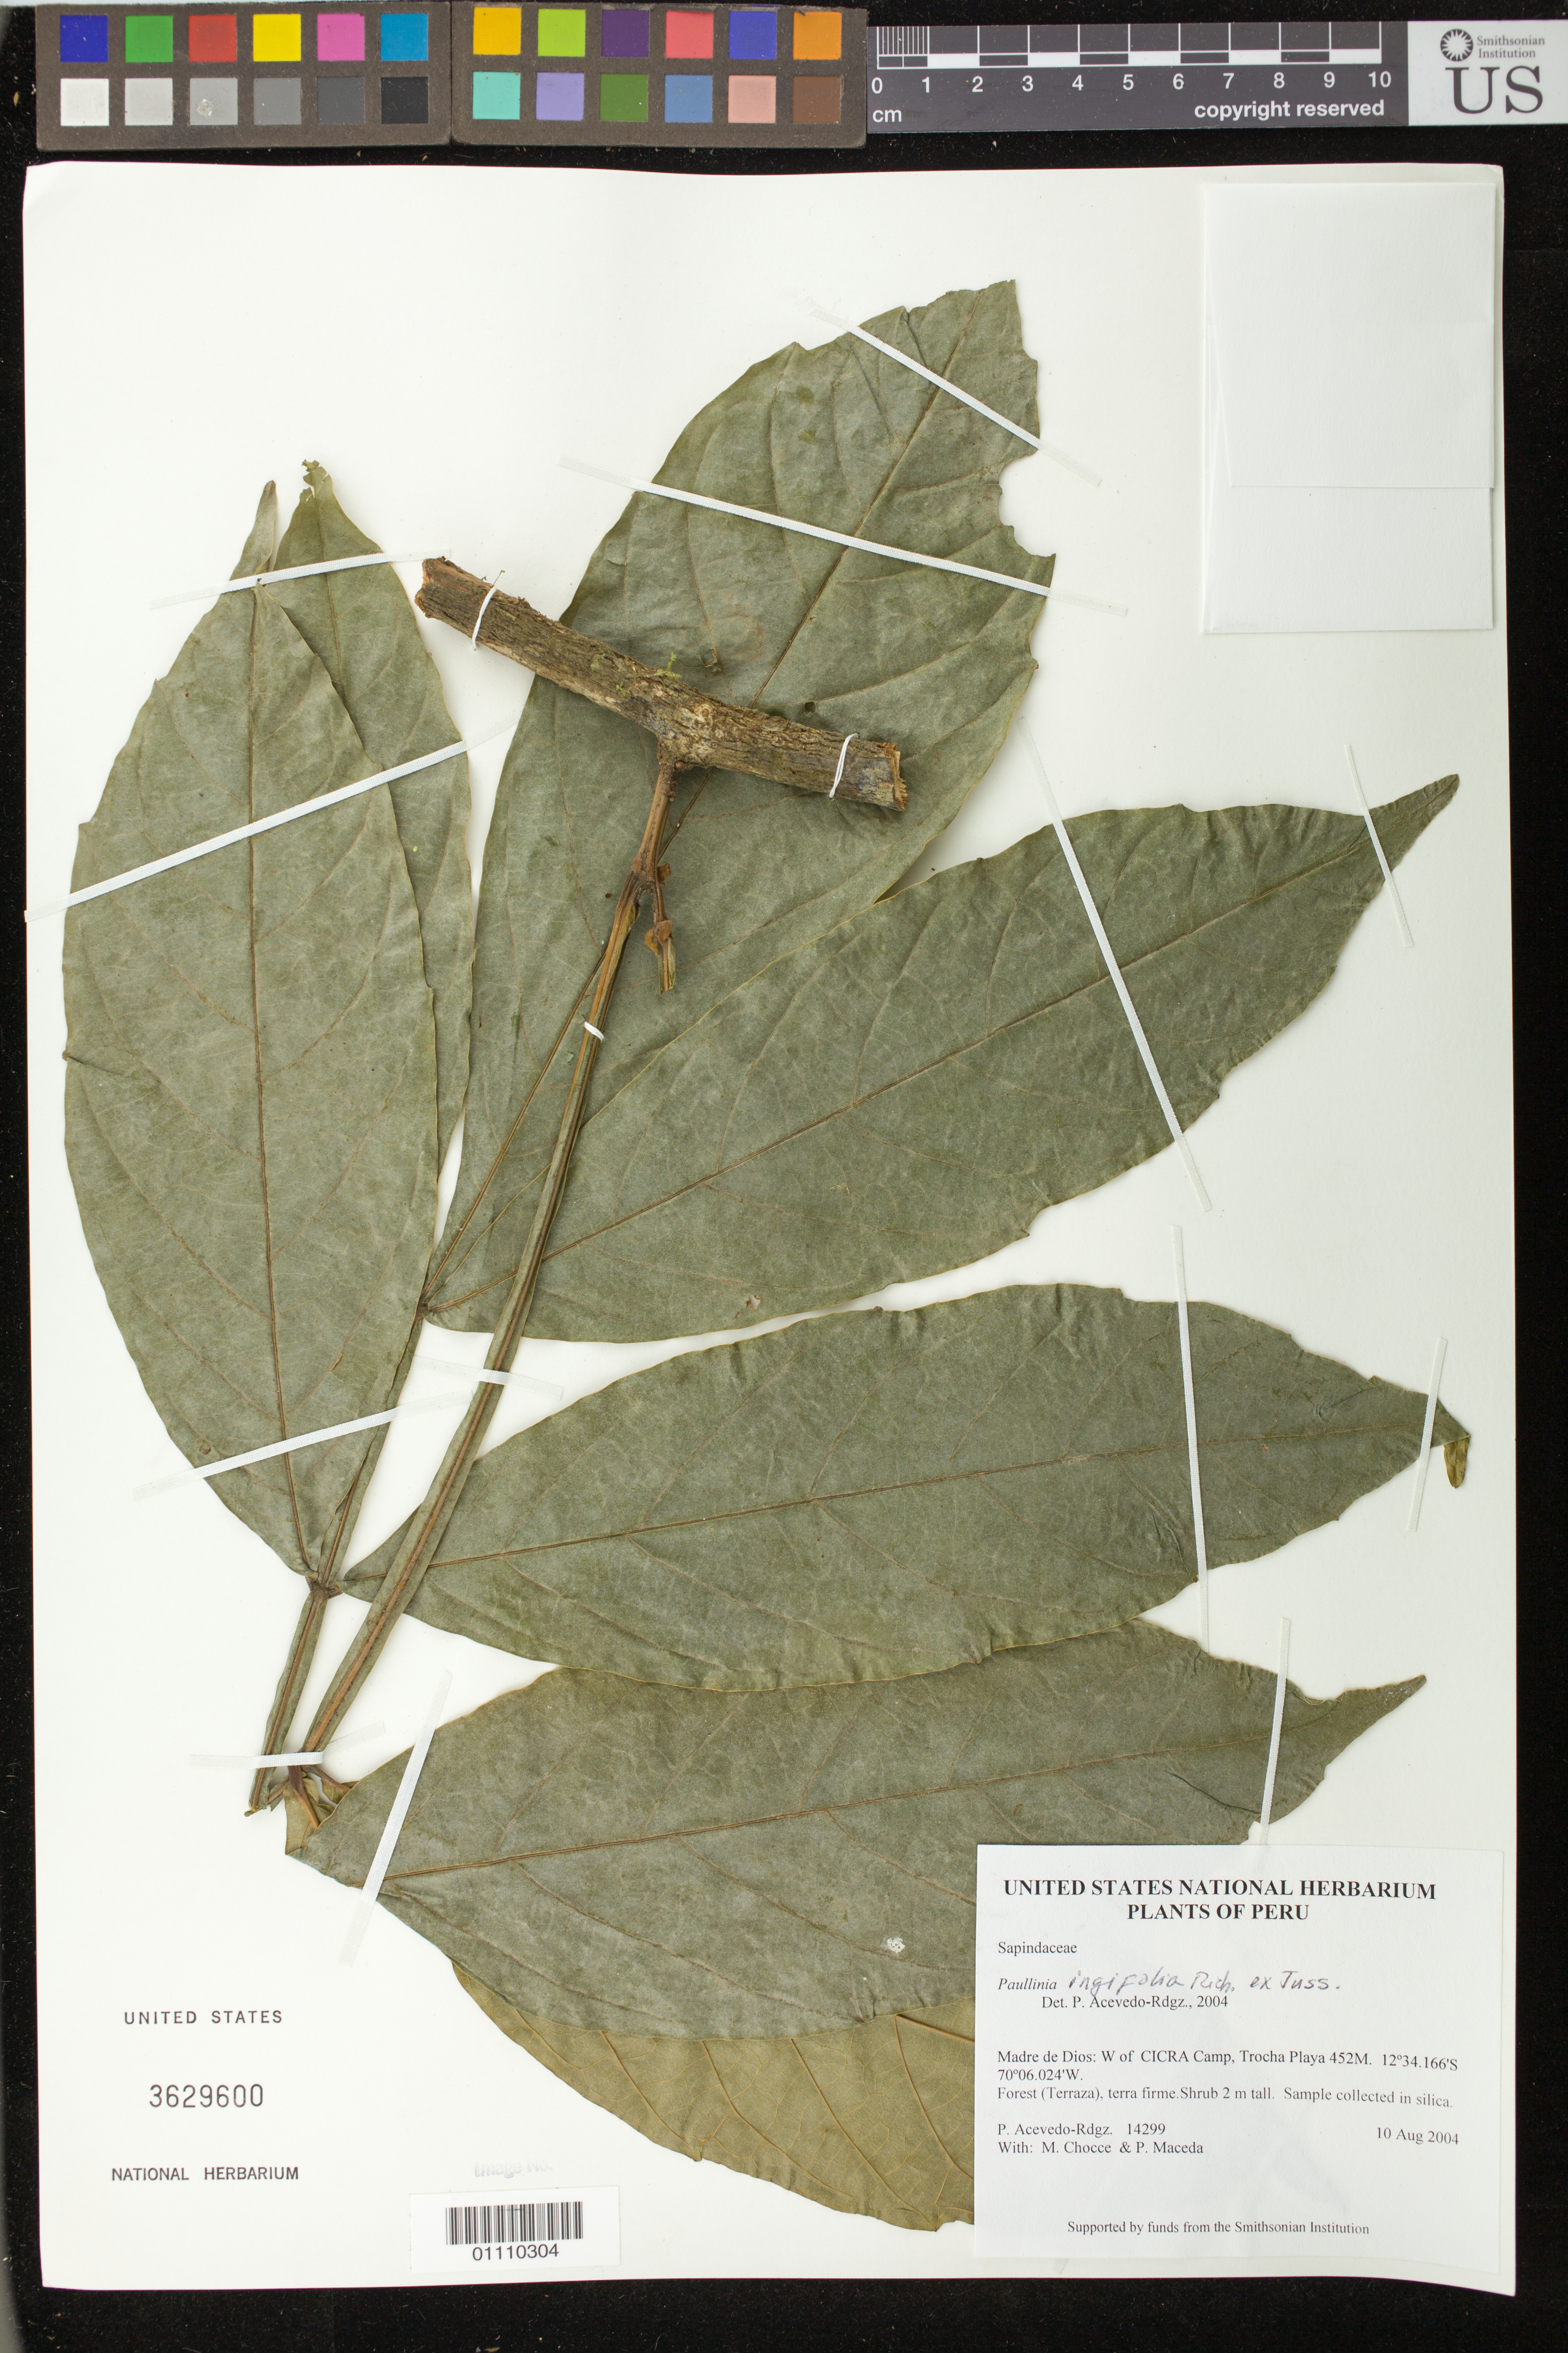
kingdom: Plantae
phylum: Tracheophyta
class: Magnoliopsida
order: Sapindales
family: Sapindaceae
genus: Paullinia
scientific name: Paullinia ingifolia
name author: Rich. ex Juss.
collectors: P. Acevedo-Rodr., M. Chocce & P. Maceda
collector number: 14299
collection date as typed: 10 Aug 2004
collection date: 2004-08-10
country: Peru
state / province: Madre de Dios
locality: Madre de Dios: W of CICRA Camp, Trocha Playa 452M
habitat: Forest (Terraza), terra firme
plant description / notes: MO, US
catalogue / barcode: US 3629600